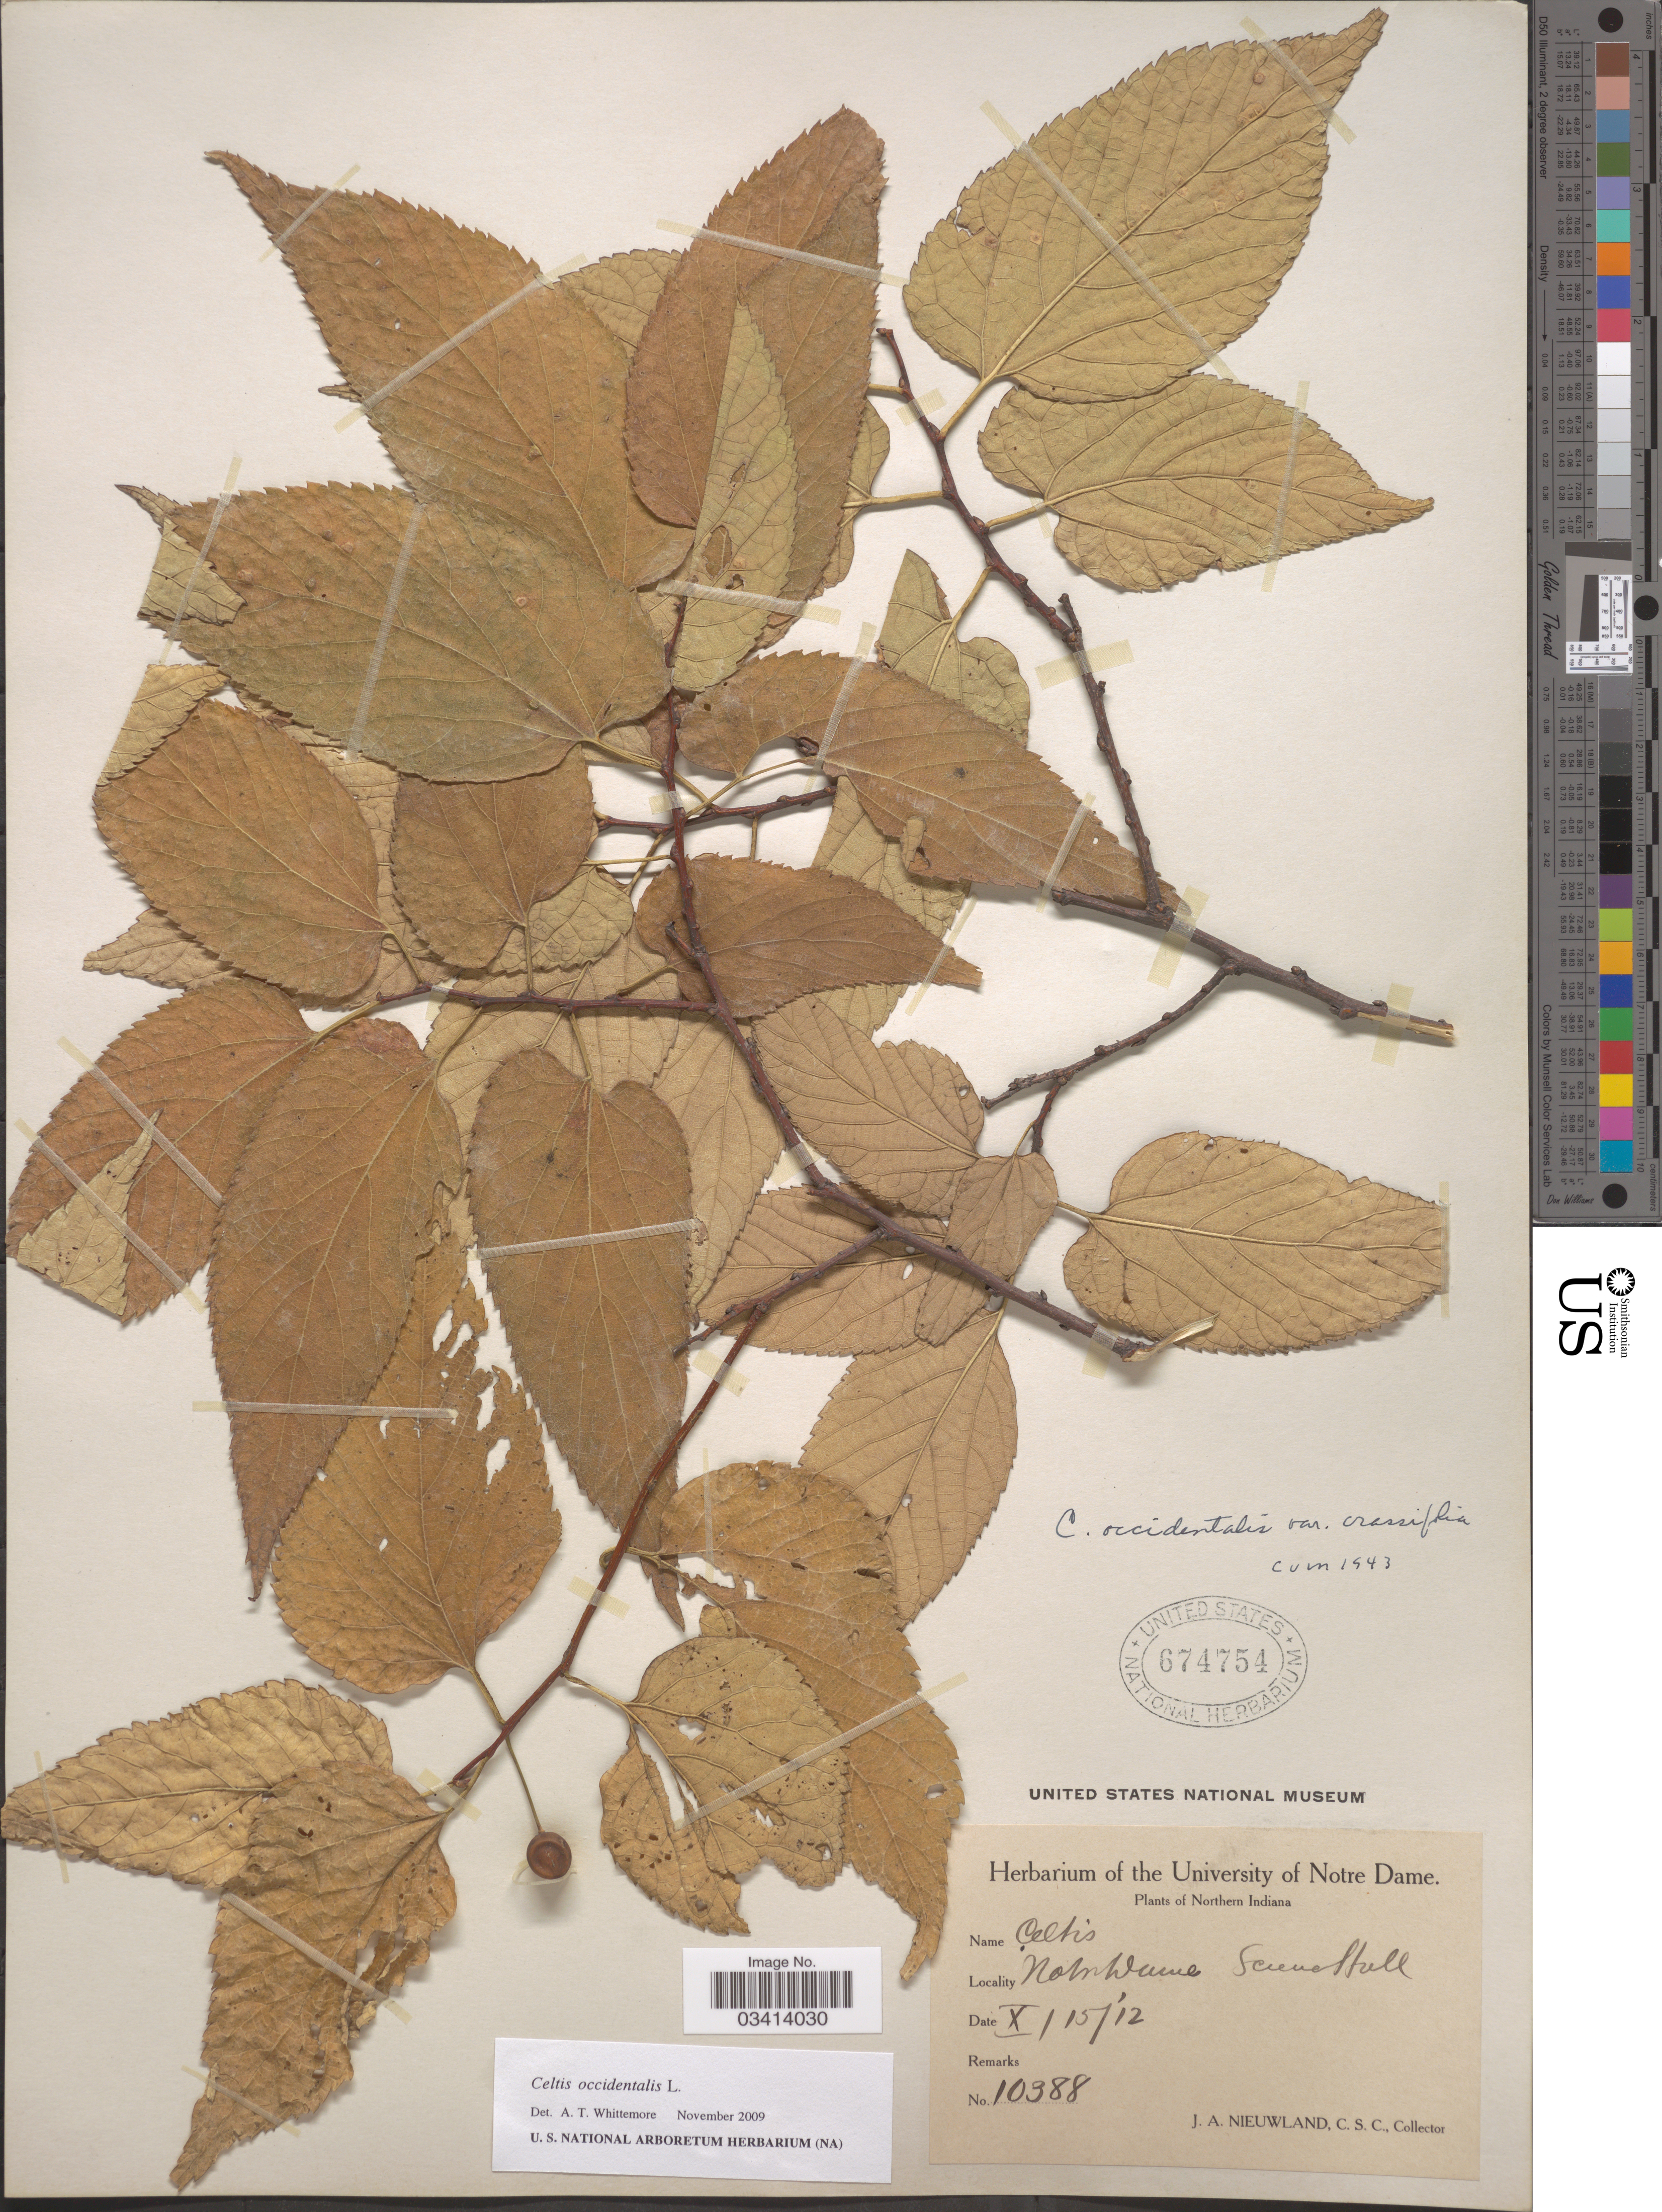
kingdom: Plantae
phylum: Tracheophyta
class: Magnoliopsida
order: Rosales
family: Cannabaceae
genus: Celtis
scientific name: Celtis occidentalis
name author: L.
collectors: J. A. Nieuwland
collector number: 10388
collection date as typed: Transcribed d/m/y: 15/10/12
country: United States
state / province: Indiana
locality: Northern Indiana. Notre Dame Science Hall.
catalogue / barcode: US 674754